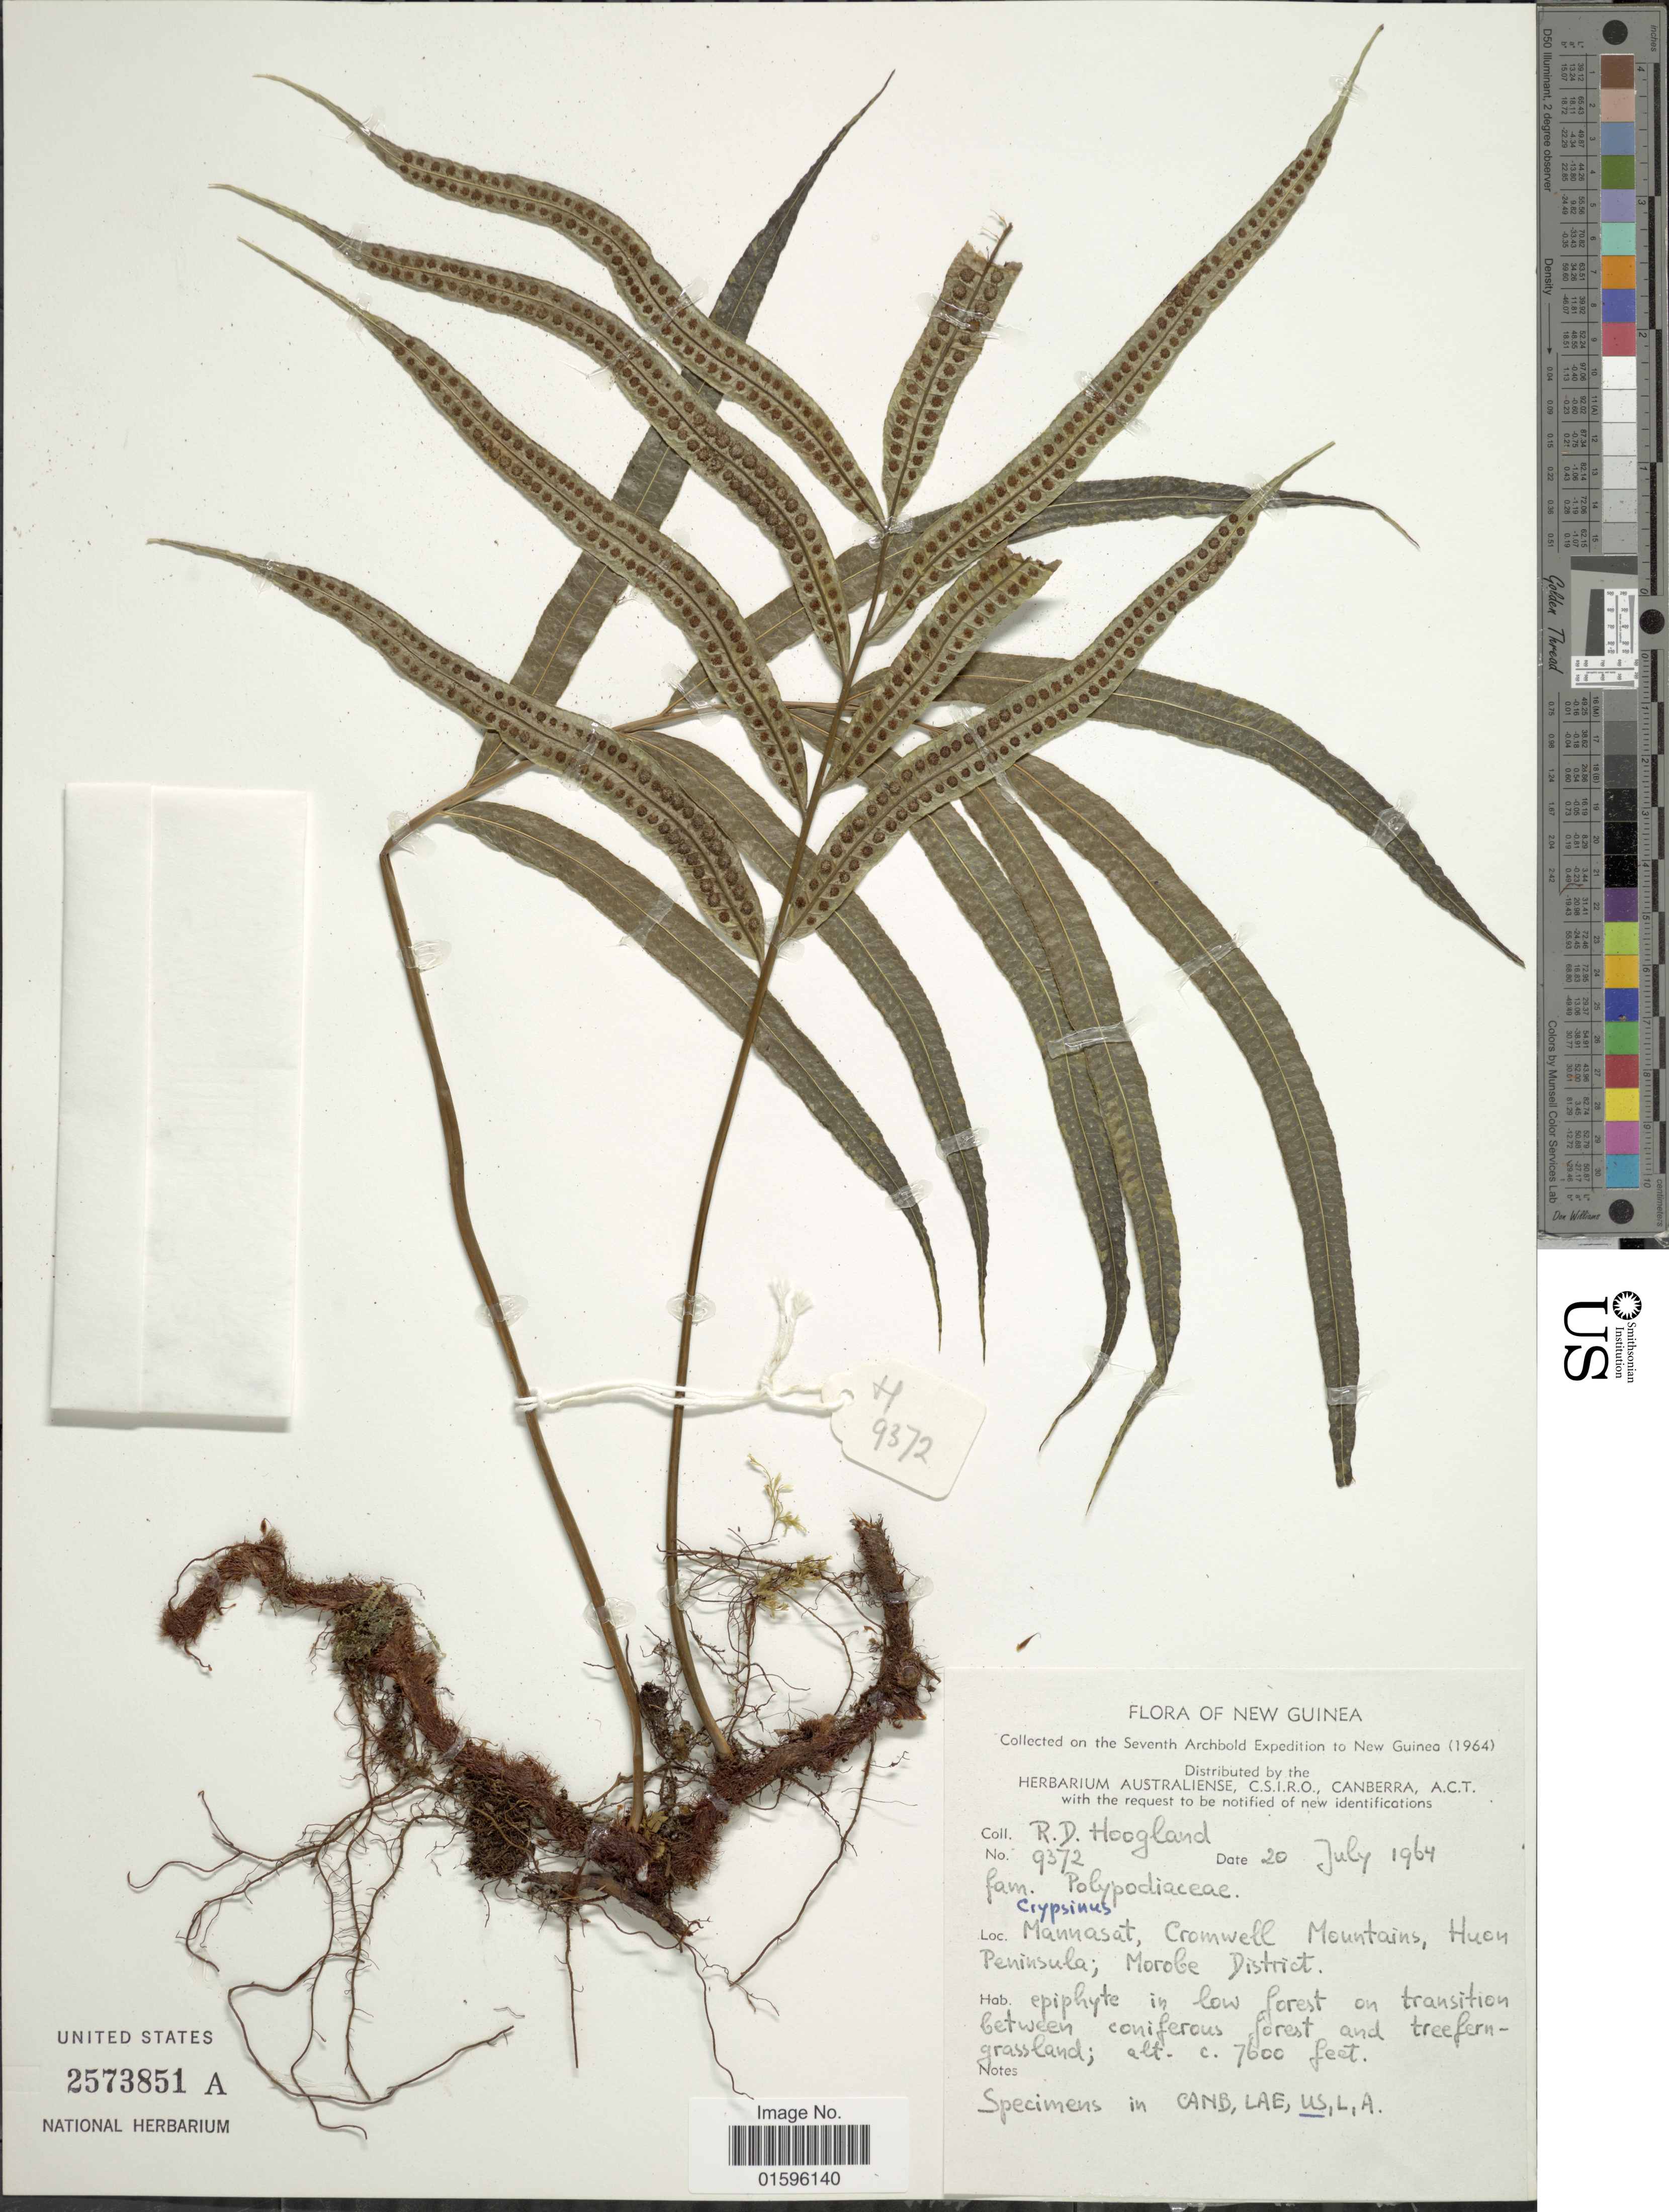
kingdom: Plantae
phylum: Tracheophyta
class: Polypodiopsida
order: Polypodiales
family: Polypodiaceae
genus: Polypodium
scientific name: Polypodium sp.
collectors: R. D. Hoogland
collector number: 9372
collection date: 1964-07-20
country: Papua New Guinea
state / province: Morobe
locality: New Guinea, Mannasat, Cromwell Mountains, Huon Peninsula, Morobe District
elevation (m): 2316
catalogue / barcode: US 2573851A